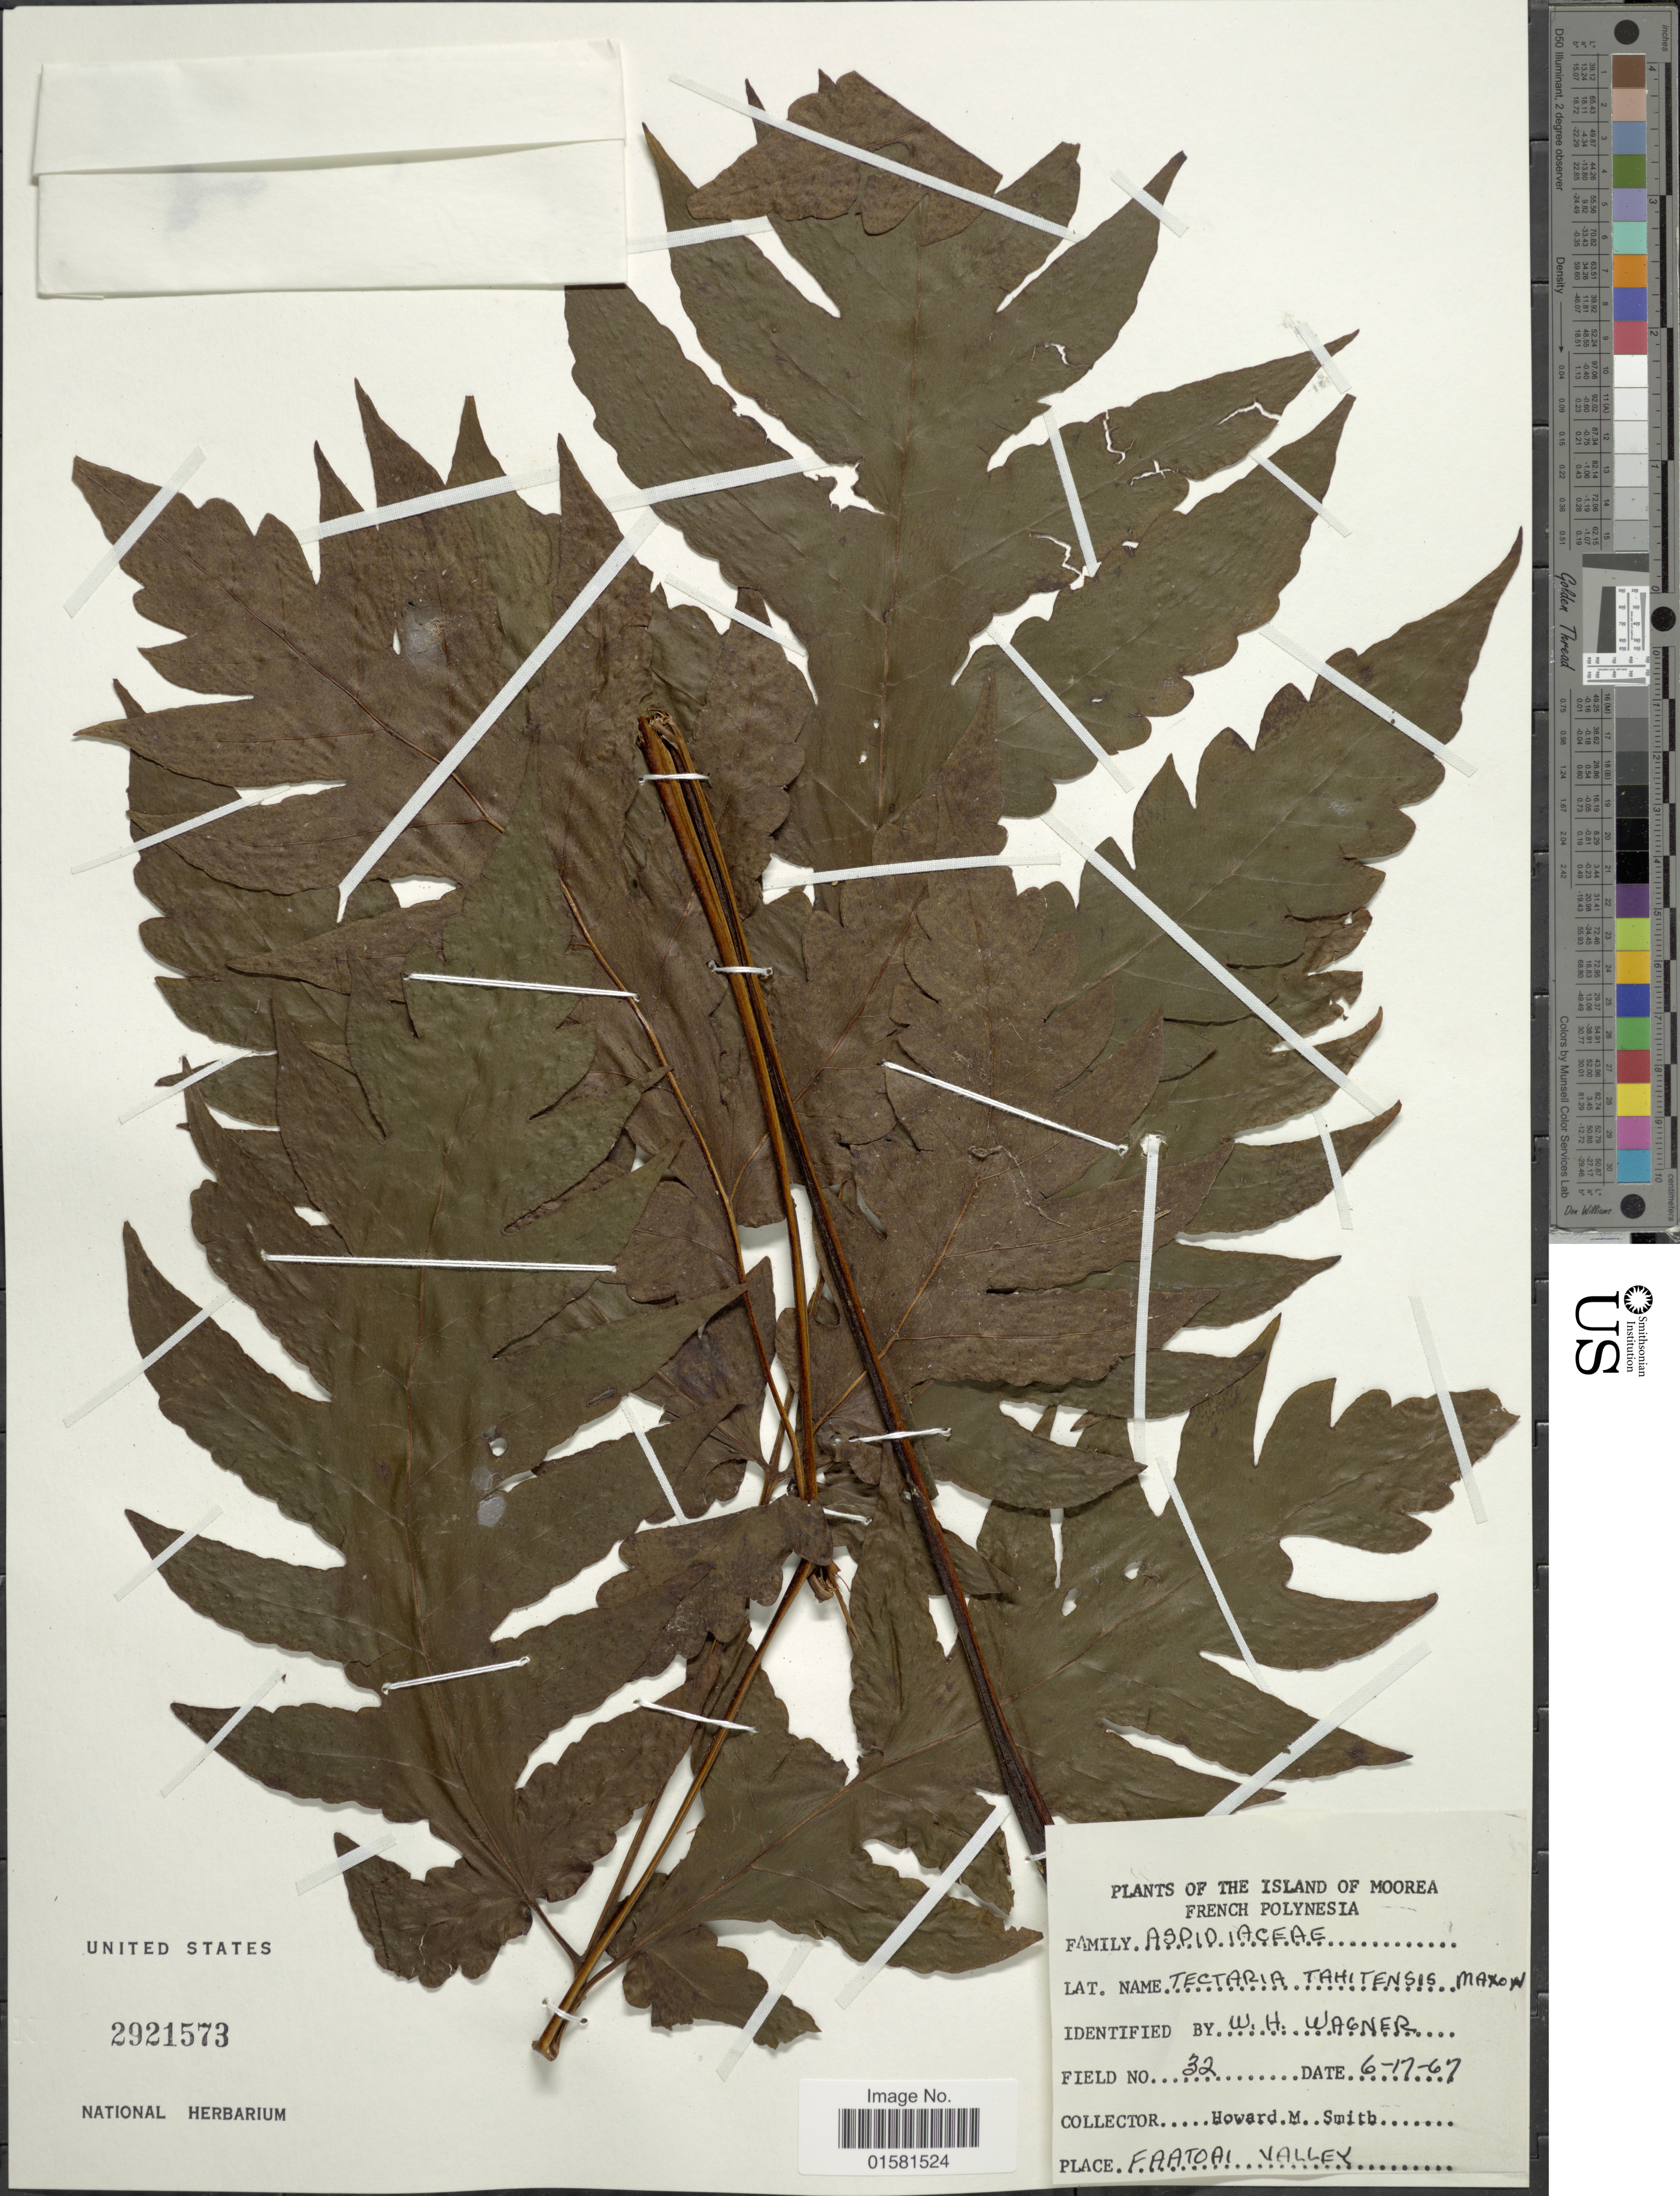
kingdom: Plantae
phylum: Tracheophyta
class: Polypodiopsida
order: Polypodiales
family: Tectariaceae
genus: Tectaria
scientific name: Tectaria tahitensis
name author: Maxon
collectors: H. M. Smith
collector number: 32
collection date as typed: Transcribed d/m/y: 17/6/67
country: French Polynesia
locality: Faatoai Valley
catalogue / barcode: US 2921573